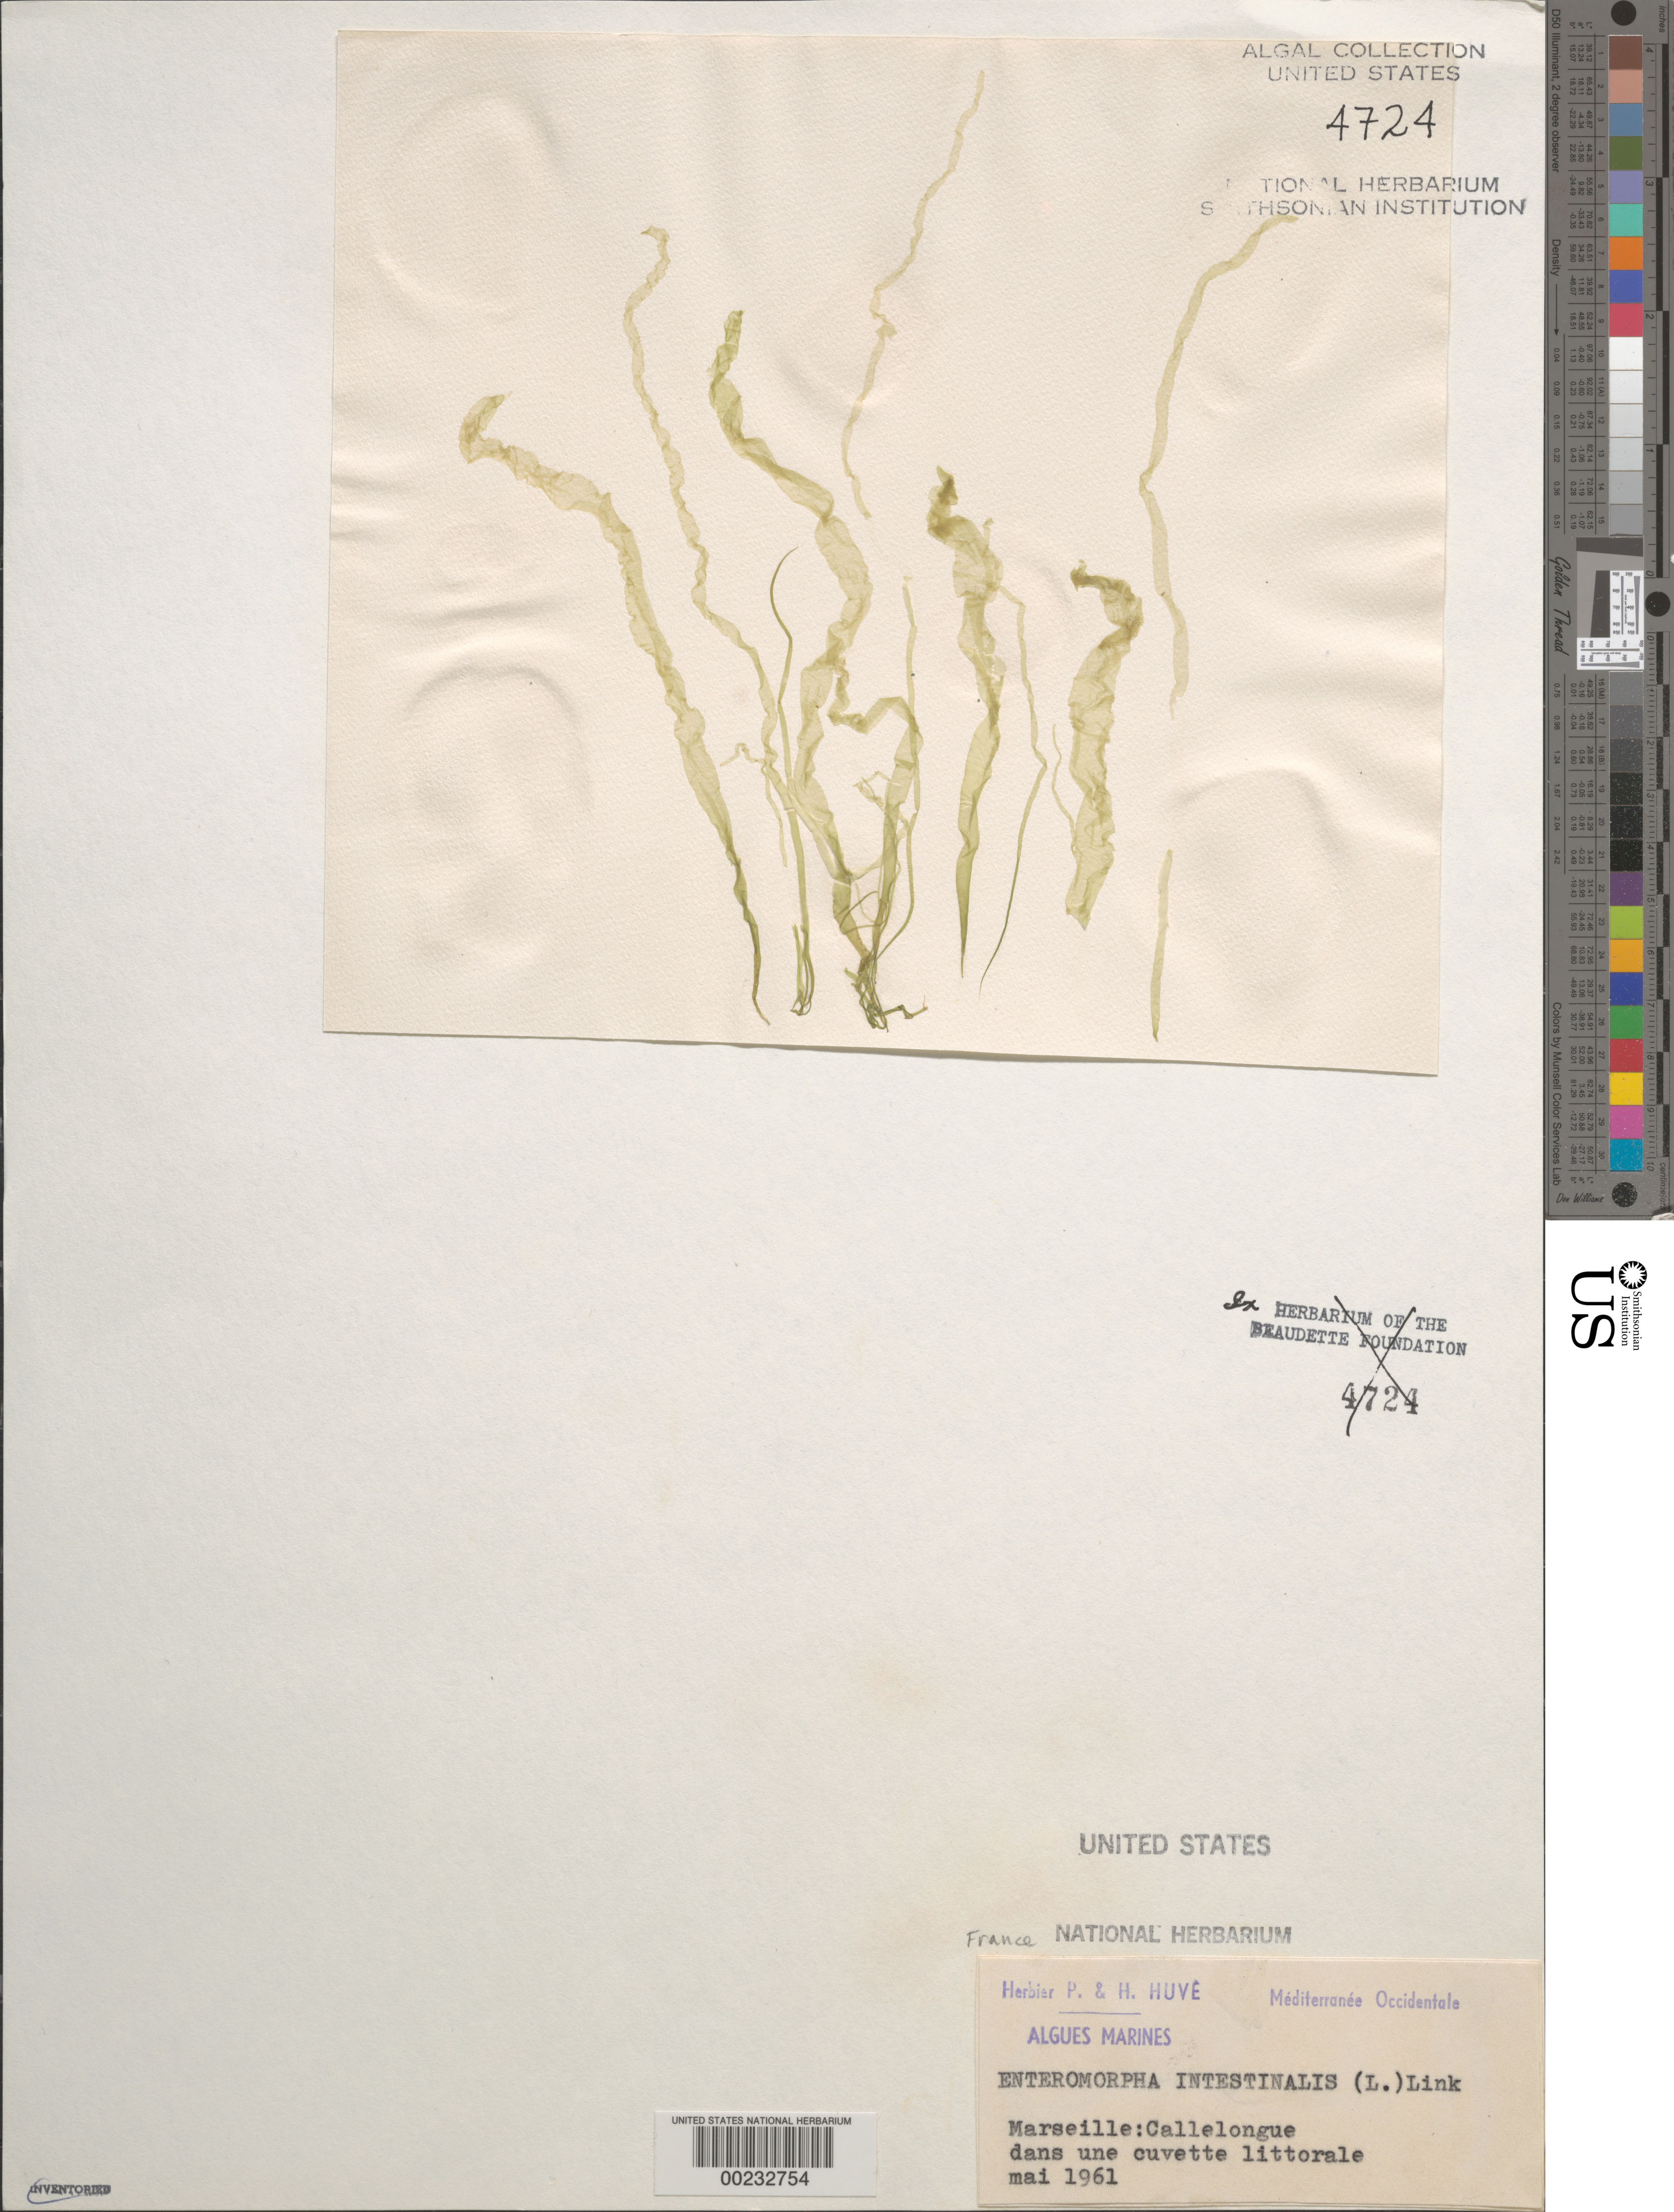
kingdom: Plantae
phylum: Chlorophyta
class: Ulvophyceae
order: Ulvales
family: Ulvaceae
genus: Ulva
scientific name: Ulva intestinalis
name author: L.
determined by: Algae name updating Project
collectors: P. Huve & H. Huve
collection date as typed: May 1961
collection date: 1961-05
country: France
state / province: Provence-Alpes-Côte d'Azur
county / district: Bouches-du-Rhône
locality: Marseille, Callelongue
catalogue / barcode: US 4724